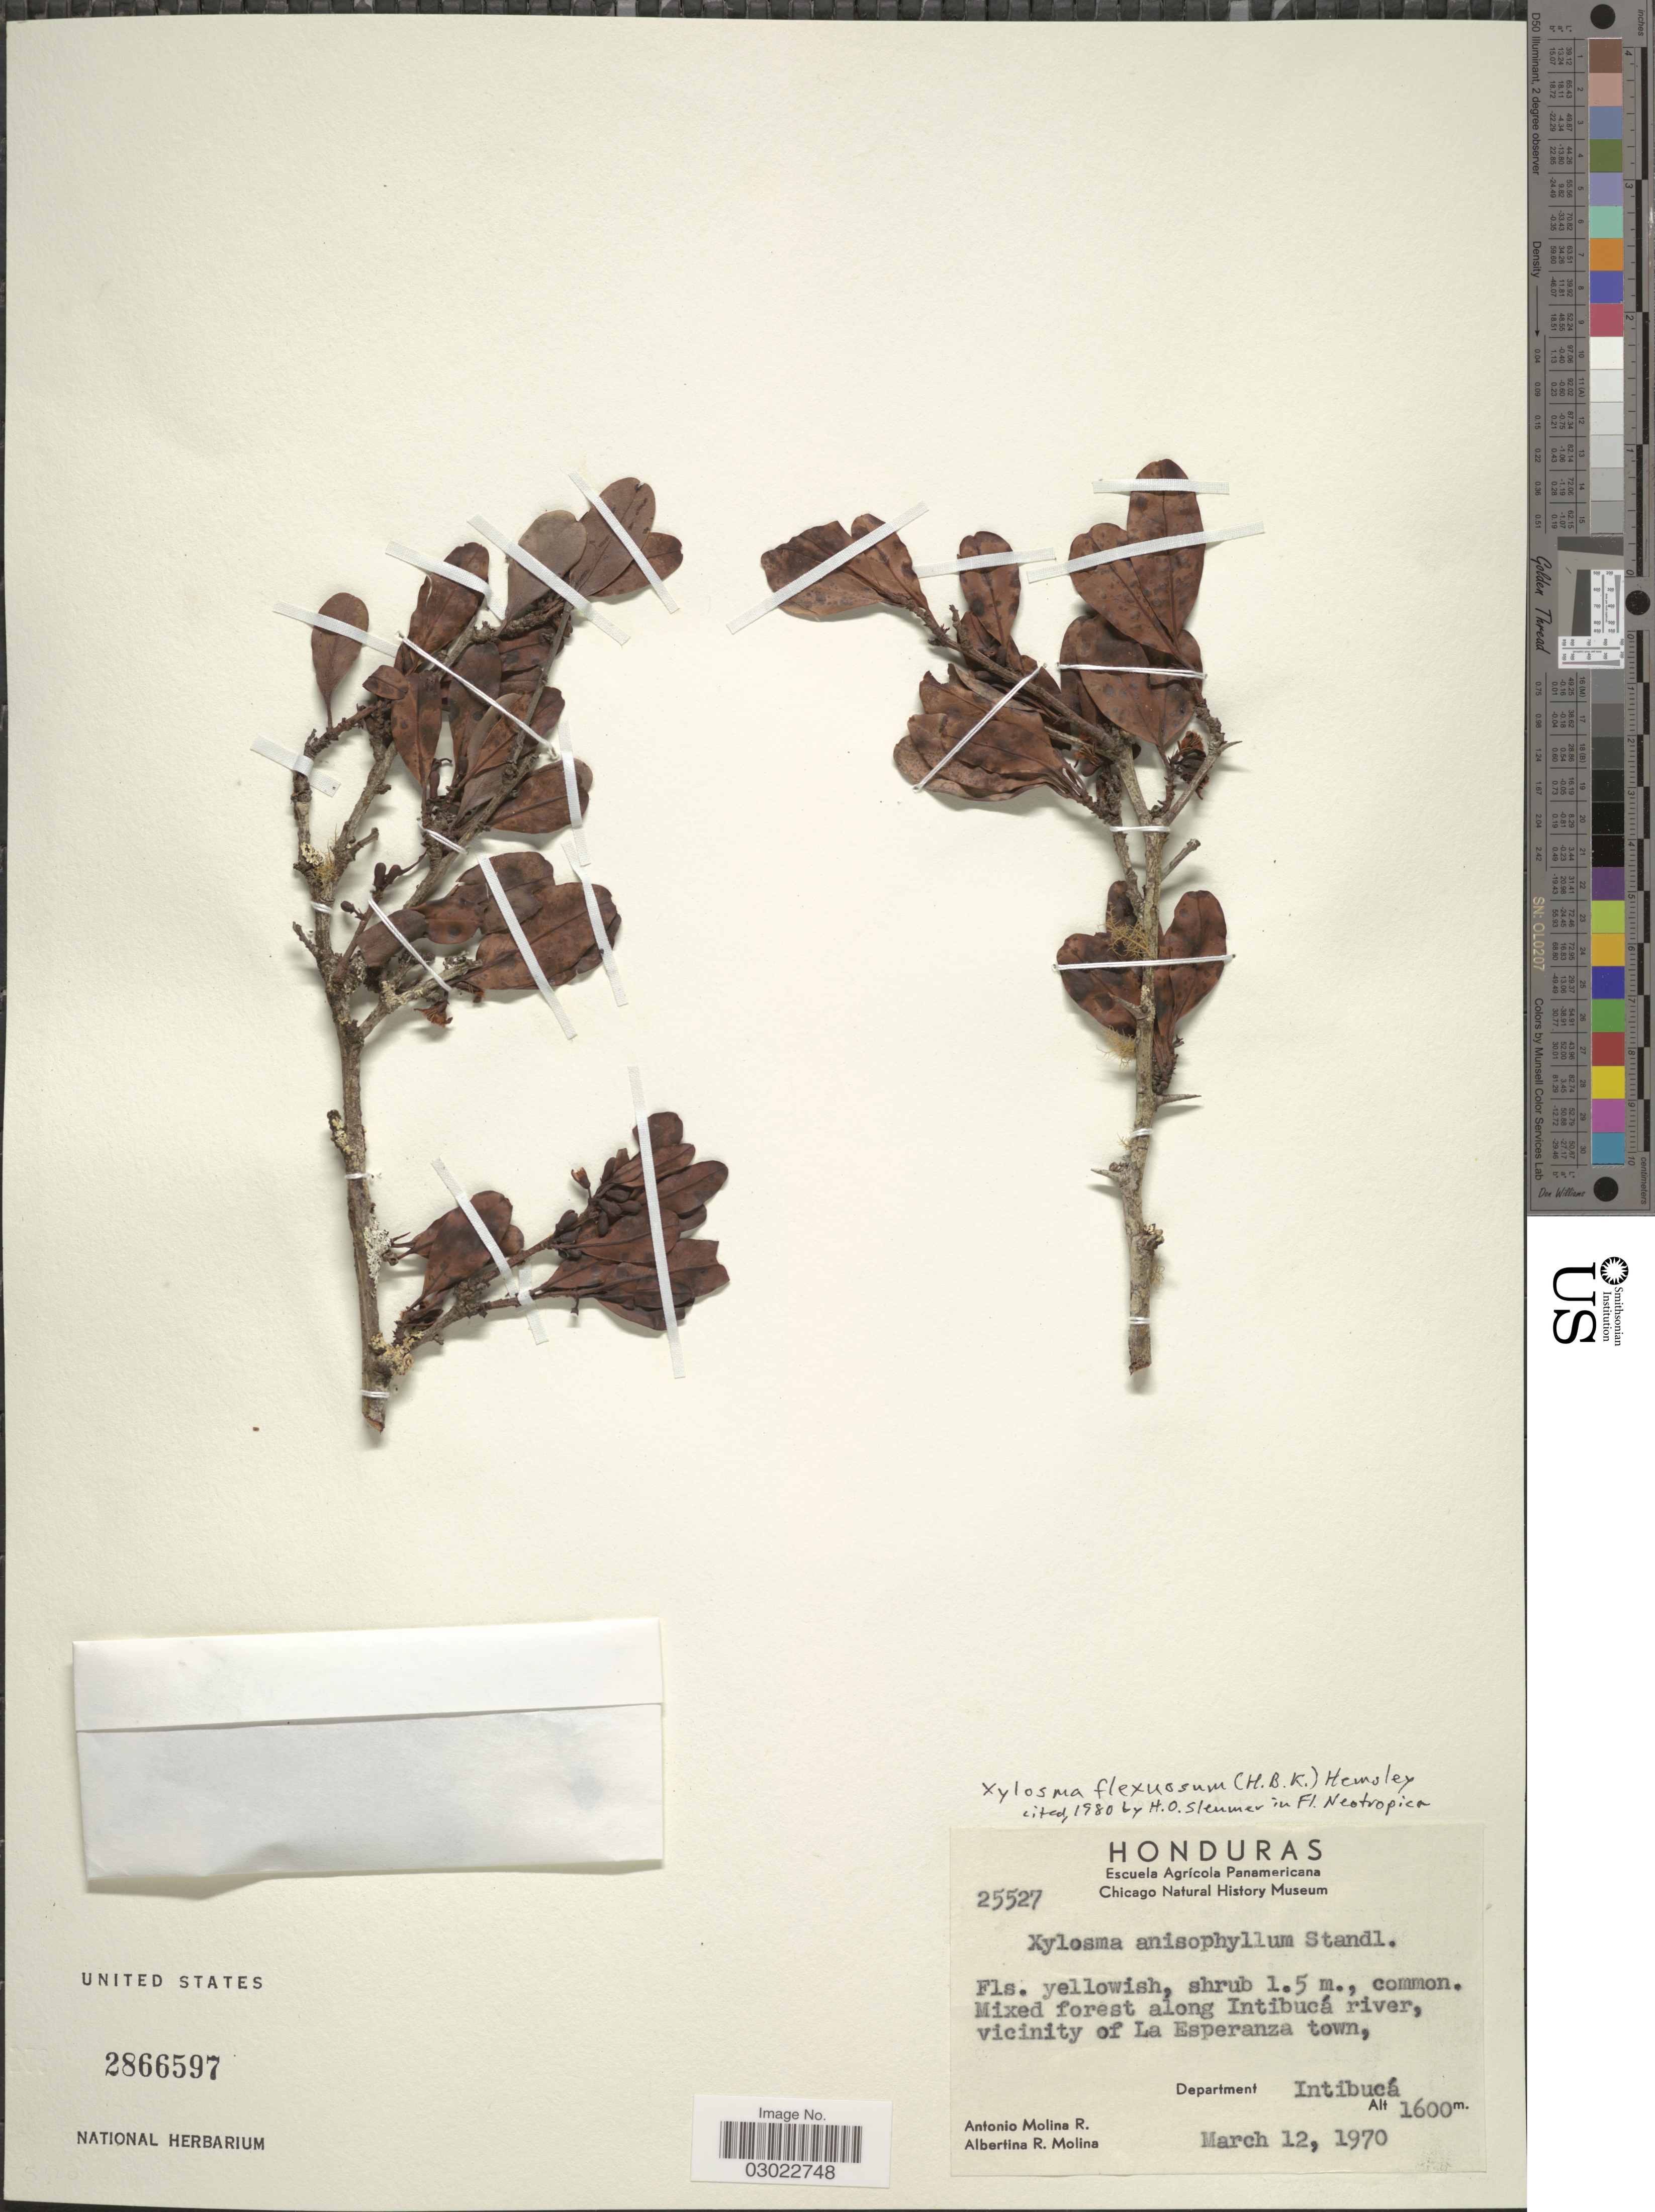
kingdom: Plantae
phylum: Tracheophyta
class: Magnoliopsida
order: Malpighiales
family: Salicaceae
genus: Xylosma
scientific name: Xylosma flexuosa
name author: (Kunth) Hemsl.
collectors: A. Molina R. & A. R. Molina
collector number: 25527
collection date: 1970-03-12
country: Honduras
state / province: Intibuca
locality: Mixed forest along Intibucá river, vicinity of La Esperanza town, Department Intibucá.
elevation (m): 1600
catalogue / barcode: US 2866597